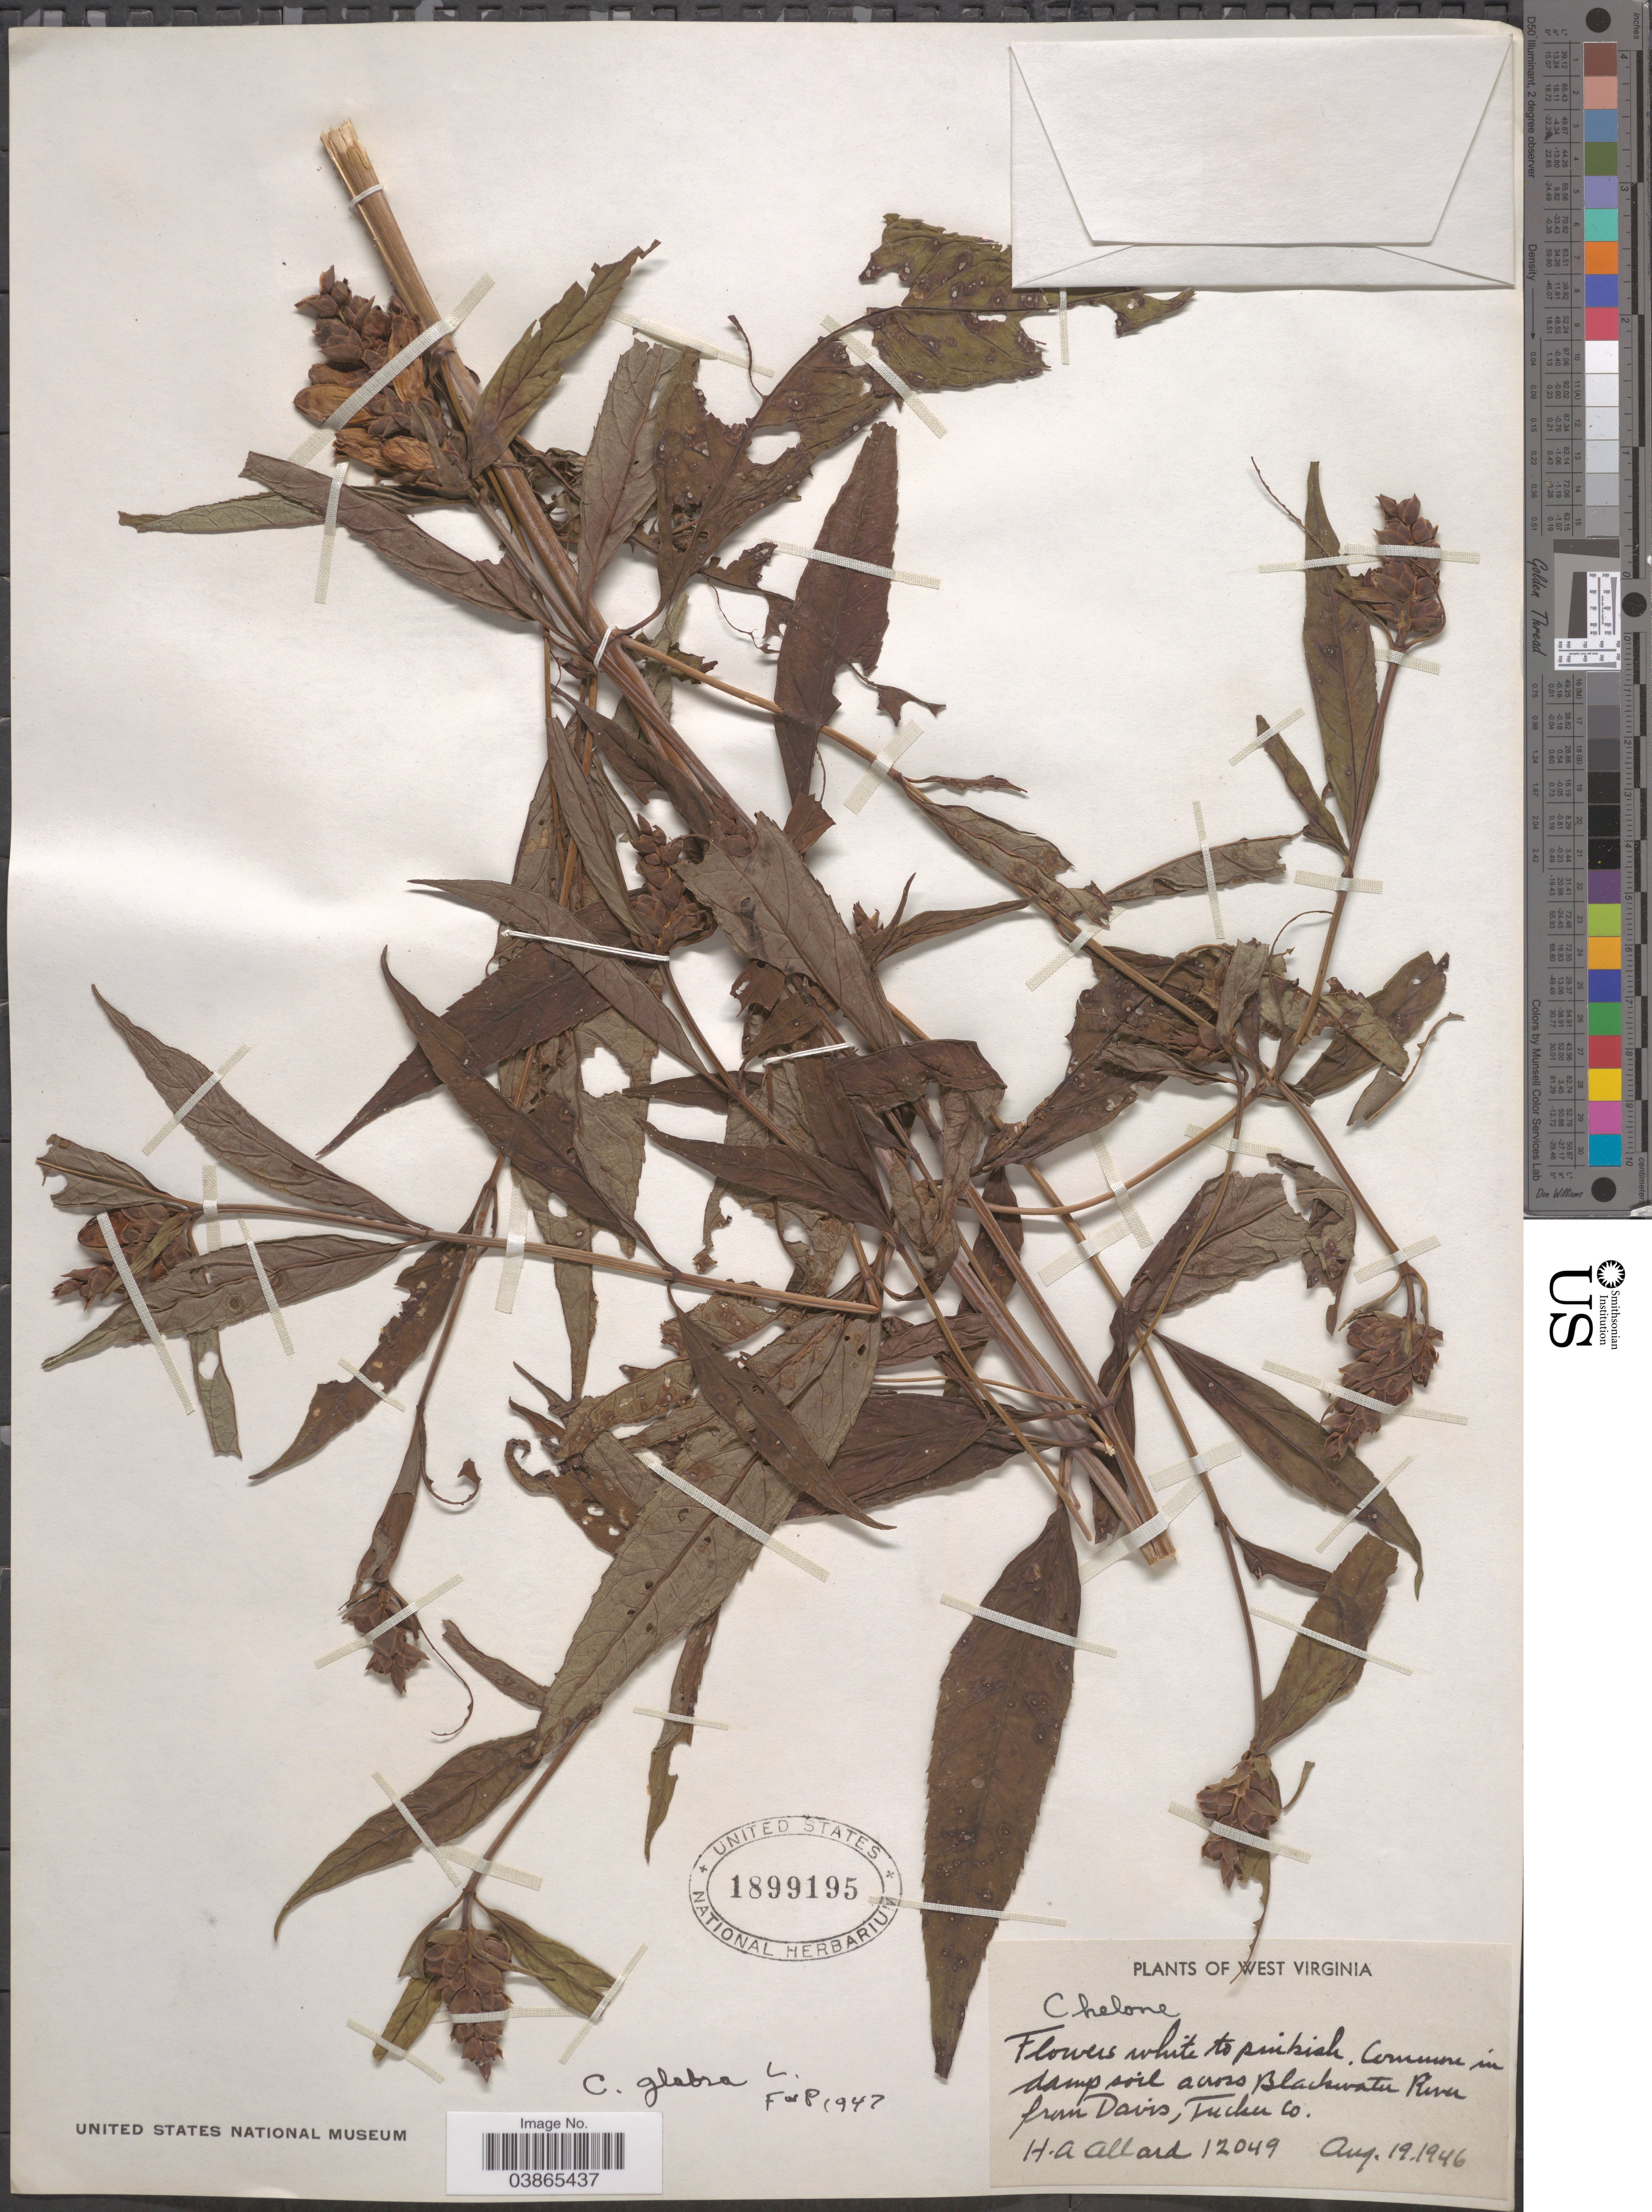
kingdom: Plantae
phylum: Tracheophyta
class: Magnoliopsida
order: Lamiales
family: Plantaginaceae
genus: Chelone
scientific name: Chelone glabra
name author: L.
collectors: H. A. Allard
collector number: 12049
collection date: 1946-08-19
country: United States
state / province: West Virginia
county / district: Tucker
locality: Across Blackwater River from Davis, Tucker Co.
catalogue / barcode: US 1899195